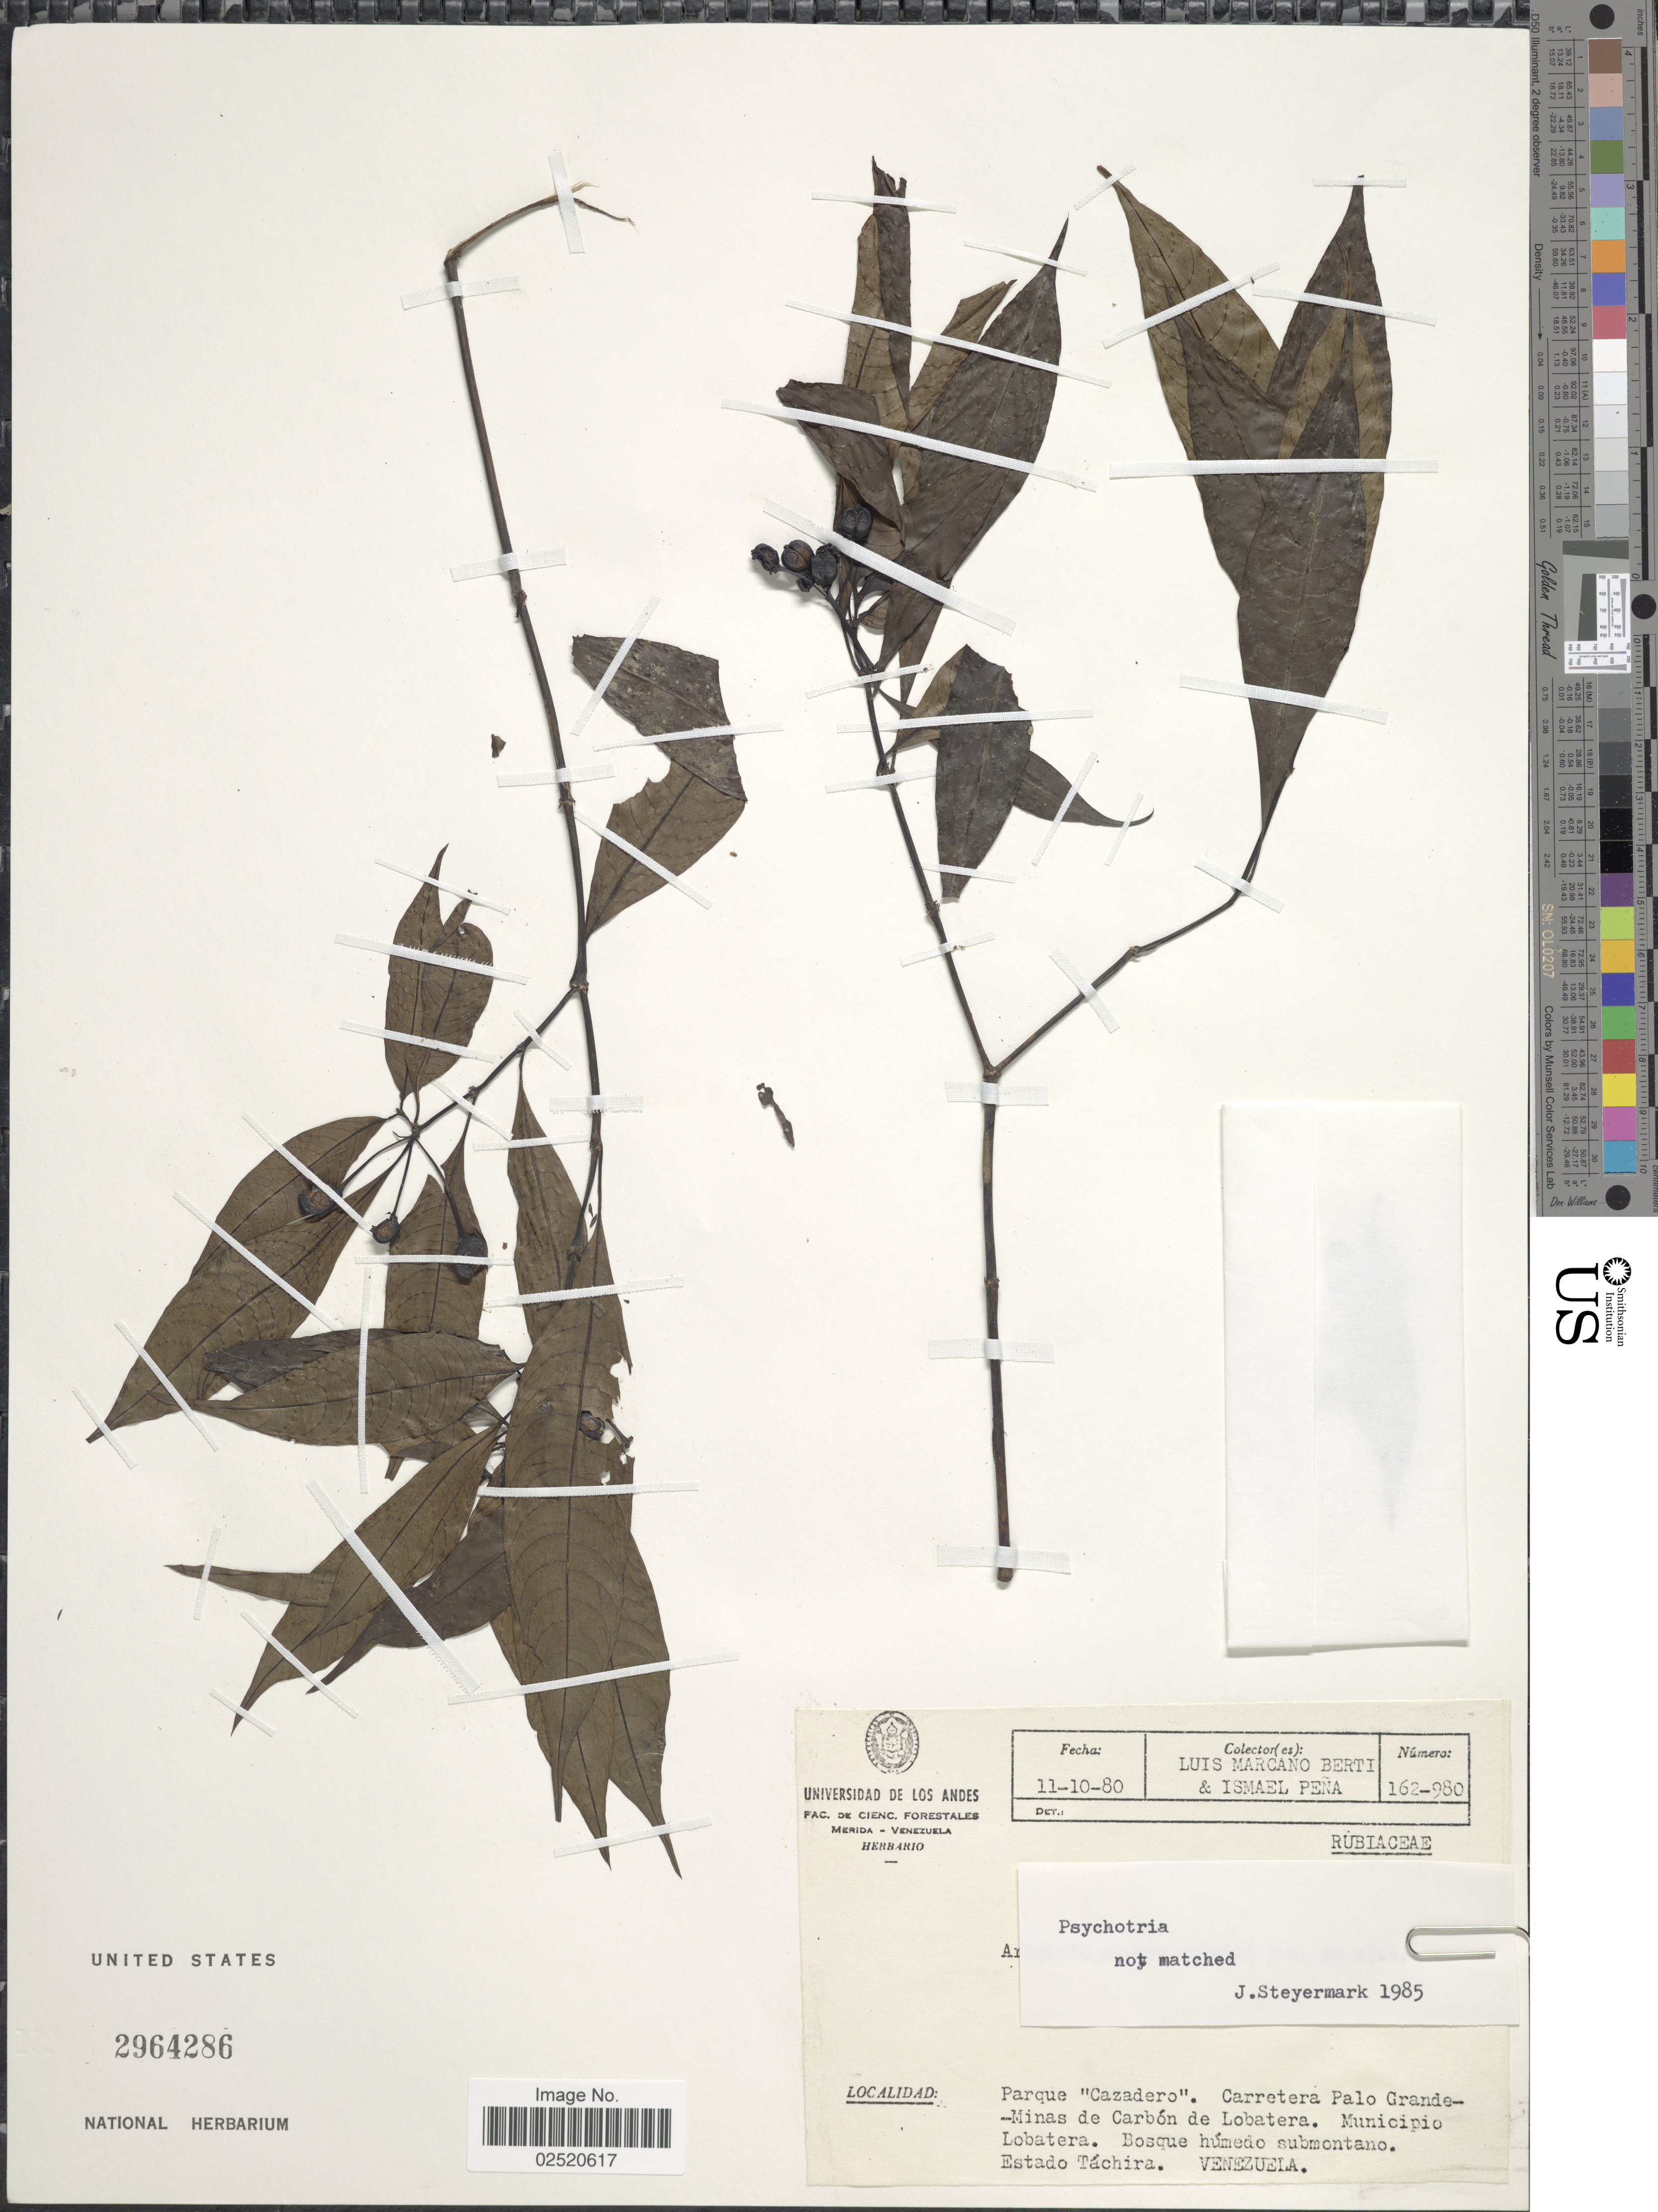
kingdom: Plantae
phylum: Tracheophyta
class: Magnoliopsida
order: Gentianales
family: Rubiaceae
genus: Psychotria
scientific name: Psychotria sp.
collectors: L. Marcano-Berti & I. Pena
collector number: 162-980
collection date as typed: Transcribed d/m/y: 11/10/80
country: Venezuela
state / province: Tachira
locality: Parque "Cazadero". Carretera Palo Grande Minas de Carbón de Lobatera. Municipio Lobatera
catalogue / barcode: US 2964286